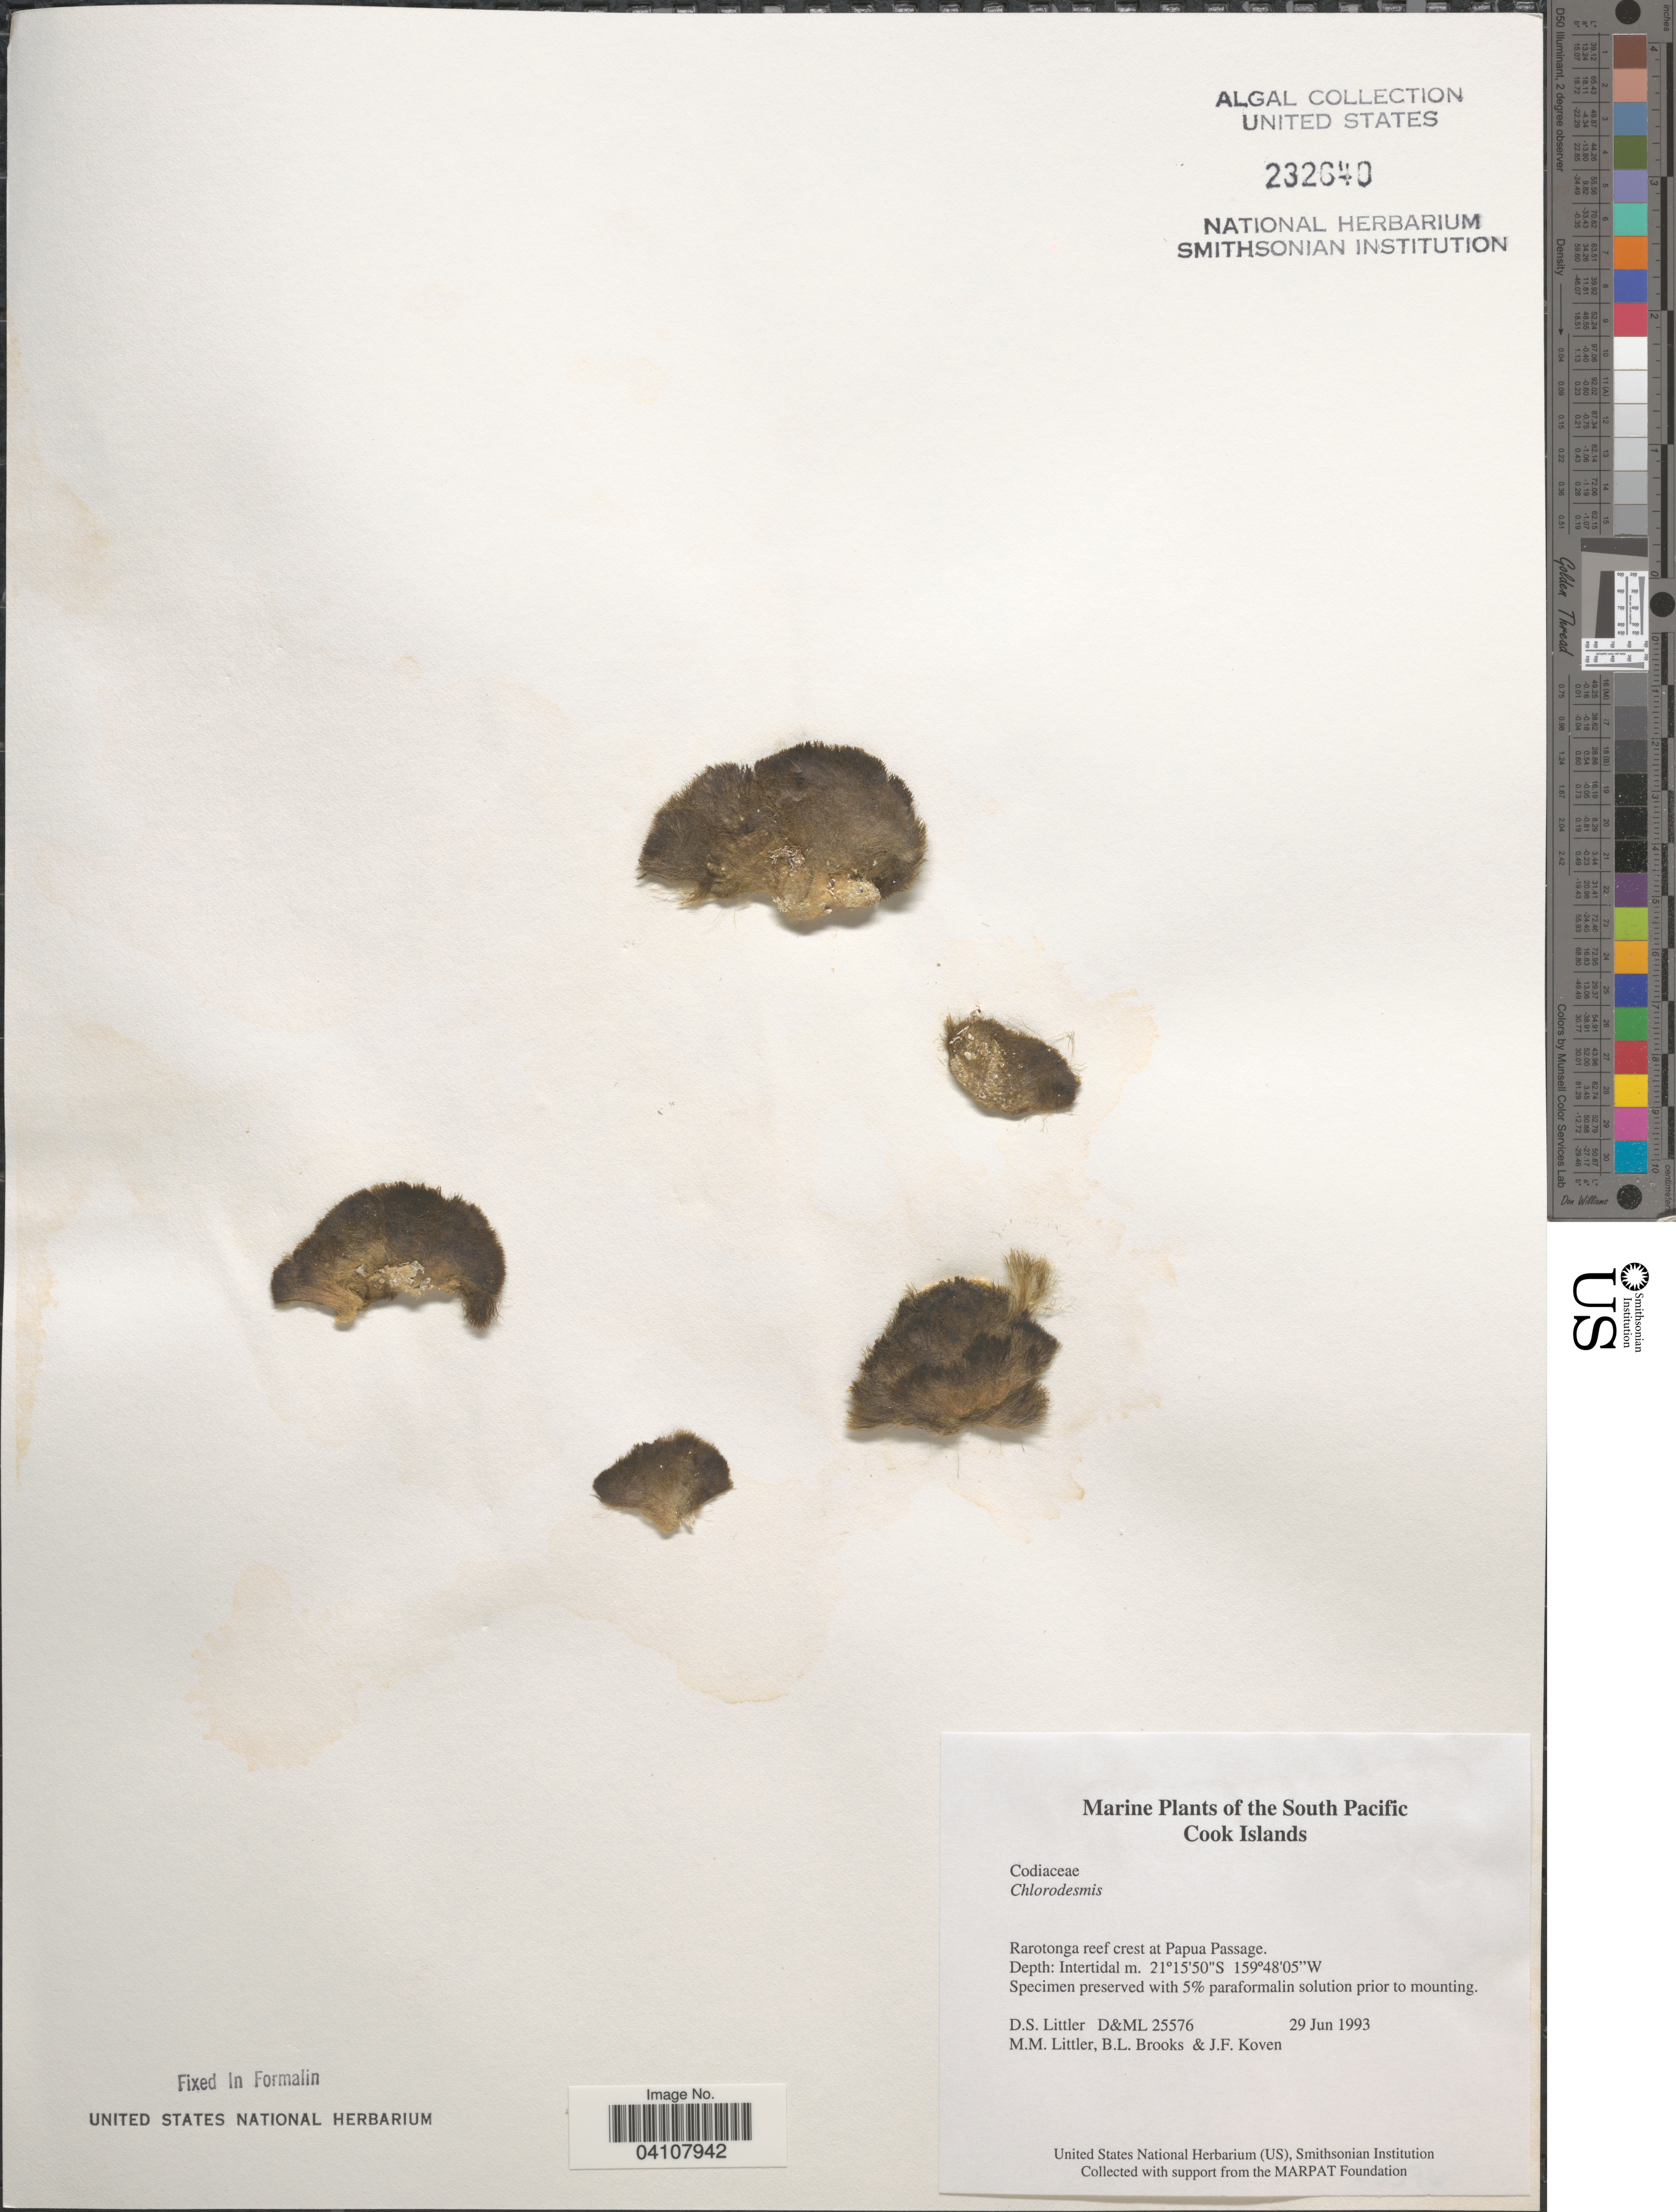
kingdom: Plantae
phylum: Chlorophyta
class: Ulvophyceae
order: Bryopsidales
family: Udoteaceae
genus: Chlorodesmis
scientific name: Chlorodesmis sp.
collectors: D. S. Littler, B. Brooks & J. Koven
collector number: D&ML25576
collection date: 1993-06-29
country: Cook Islands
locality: The South Pacific. Rarotonga reef crest at Papua Passage.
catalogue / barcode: US 232640